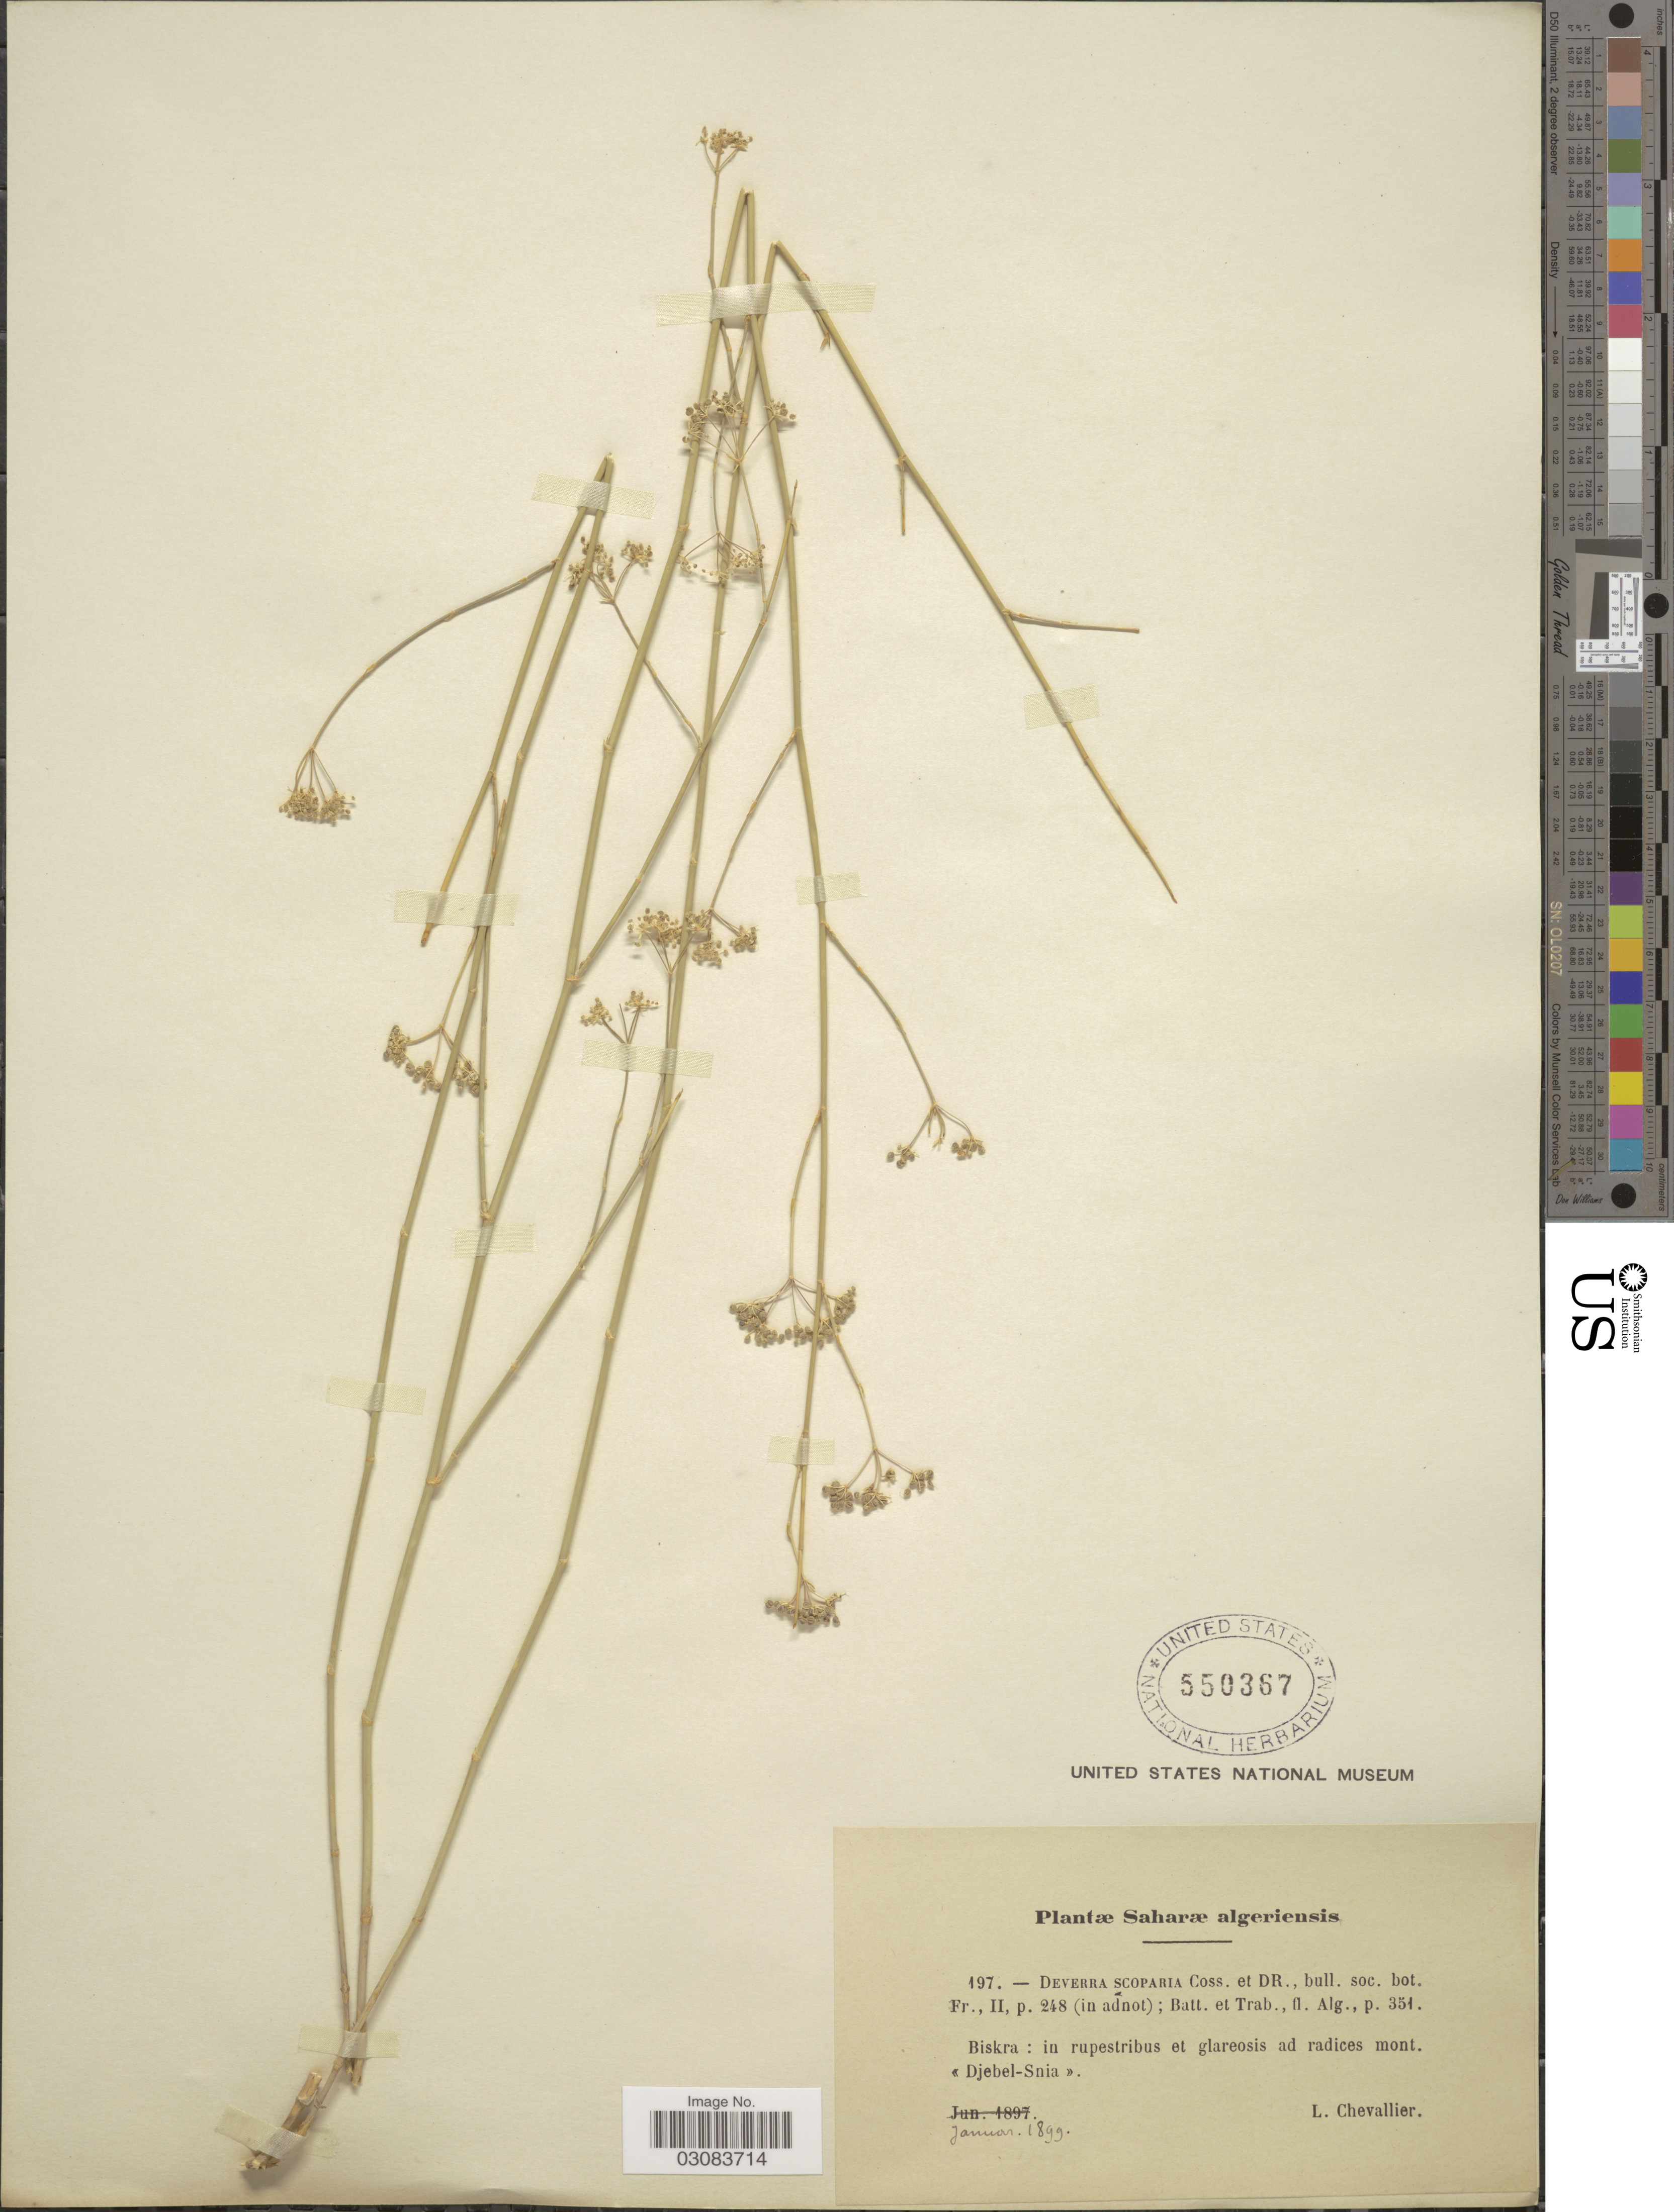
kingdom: Plantae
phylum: Tracheophyta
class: Magnoliopsida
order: Apiales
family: Apiaceae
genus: Deverra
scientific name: Deverra scoparia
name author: Coss. & Durieu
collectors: L. Chevallier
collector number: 197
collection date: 1899-01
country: Algeria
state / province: Biskra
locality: Saharæ. In rupestribus et glareosis ad radices mont. <Djebel-Snia>.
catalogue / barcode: US 550367